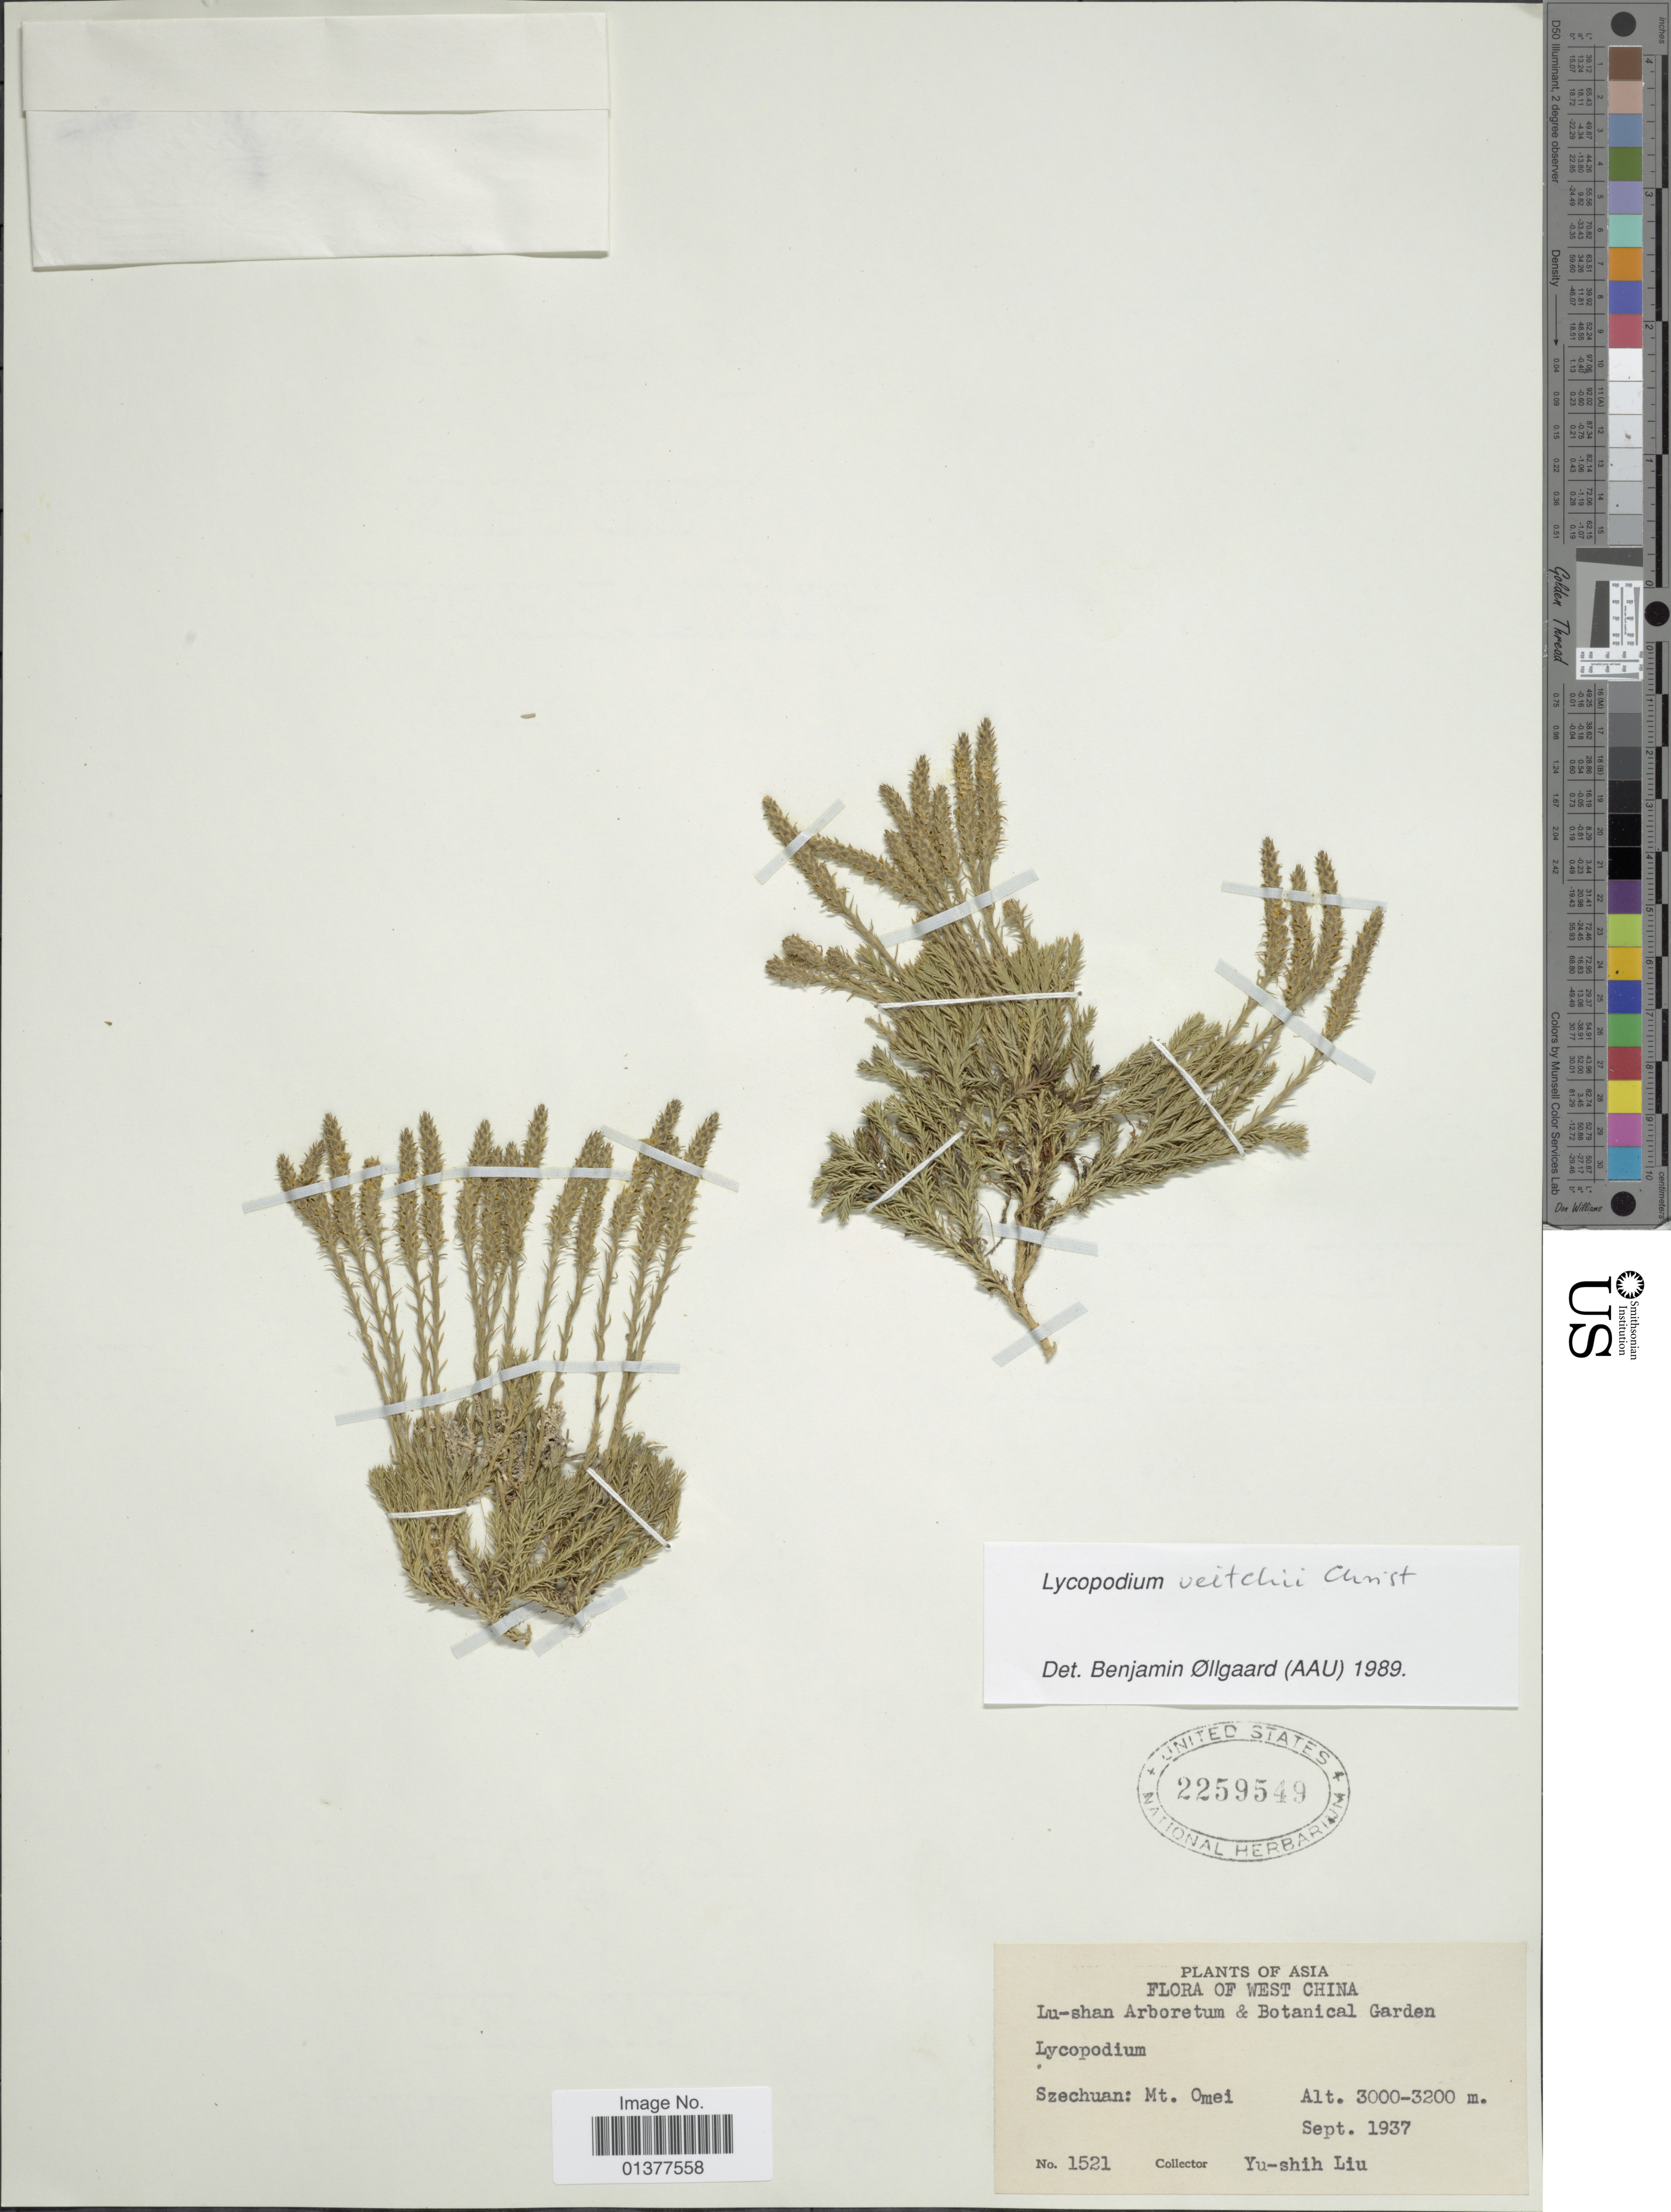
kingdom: Plantae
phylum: Tracheophyta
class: Lycopodiopsida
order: Lycopodiales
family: Lycopodiaceae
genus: Diphasiastrum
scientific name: Diphasiastrum veitchii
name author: (Christ) Holub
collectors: Y.-S. Liu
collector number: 1521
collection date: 1937-09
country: China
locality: Szechuan: Mt. Omei, West China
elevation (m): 3000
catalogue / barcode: US 2259549